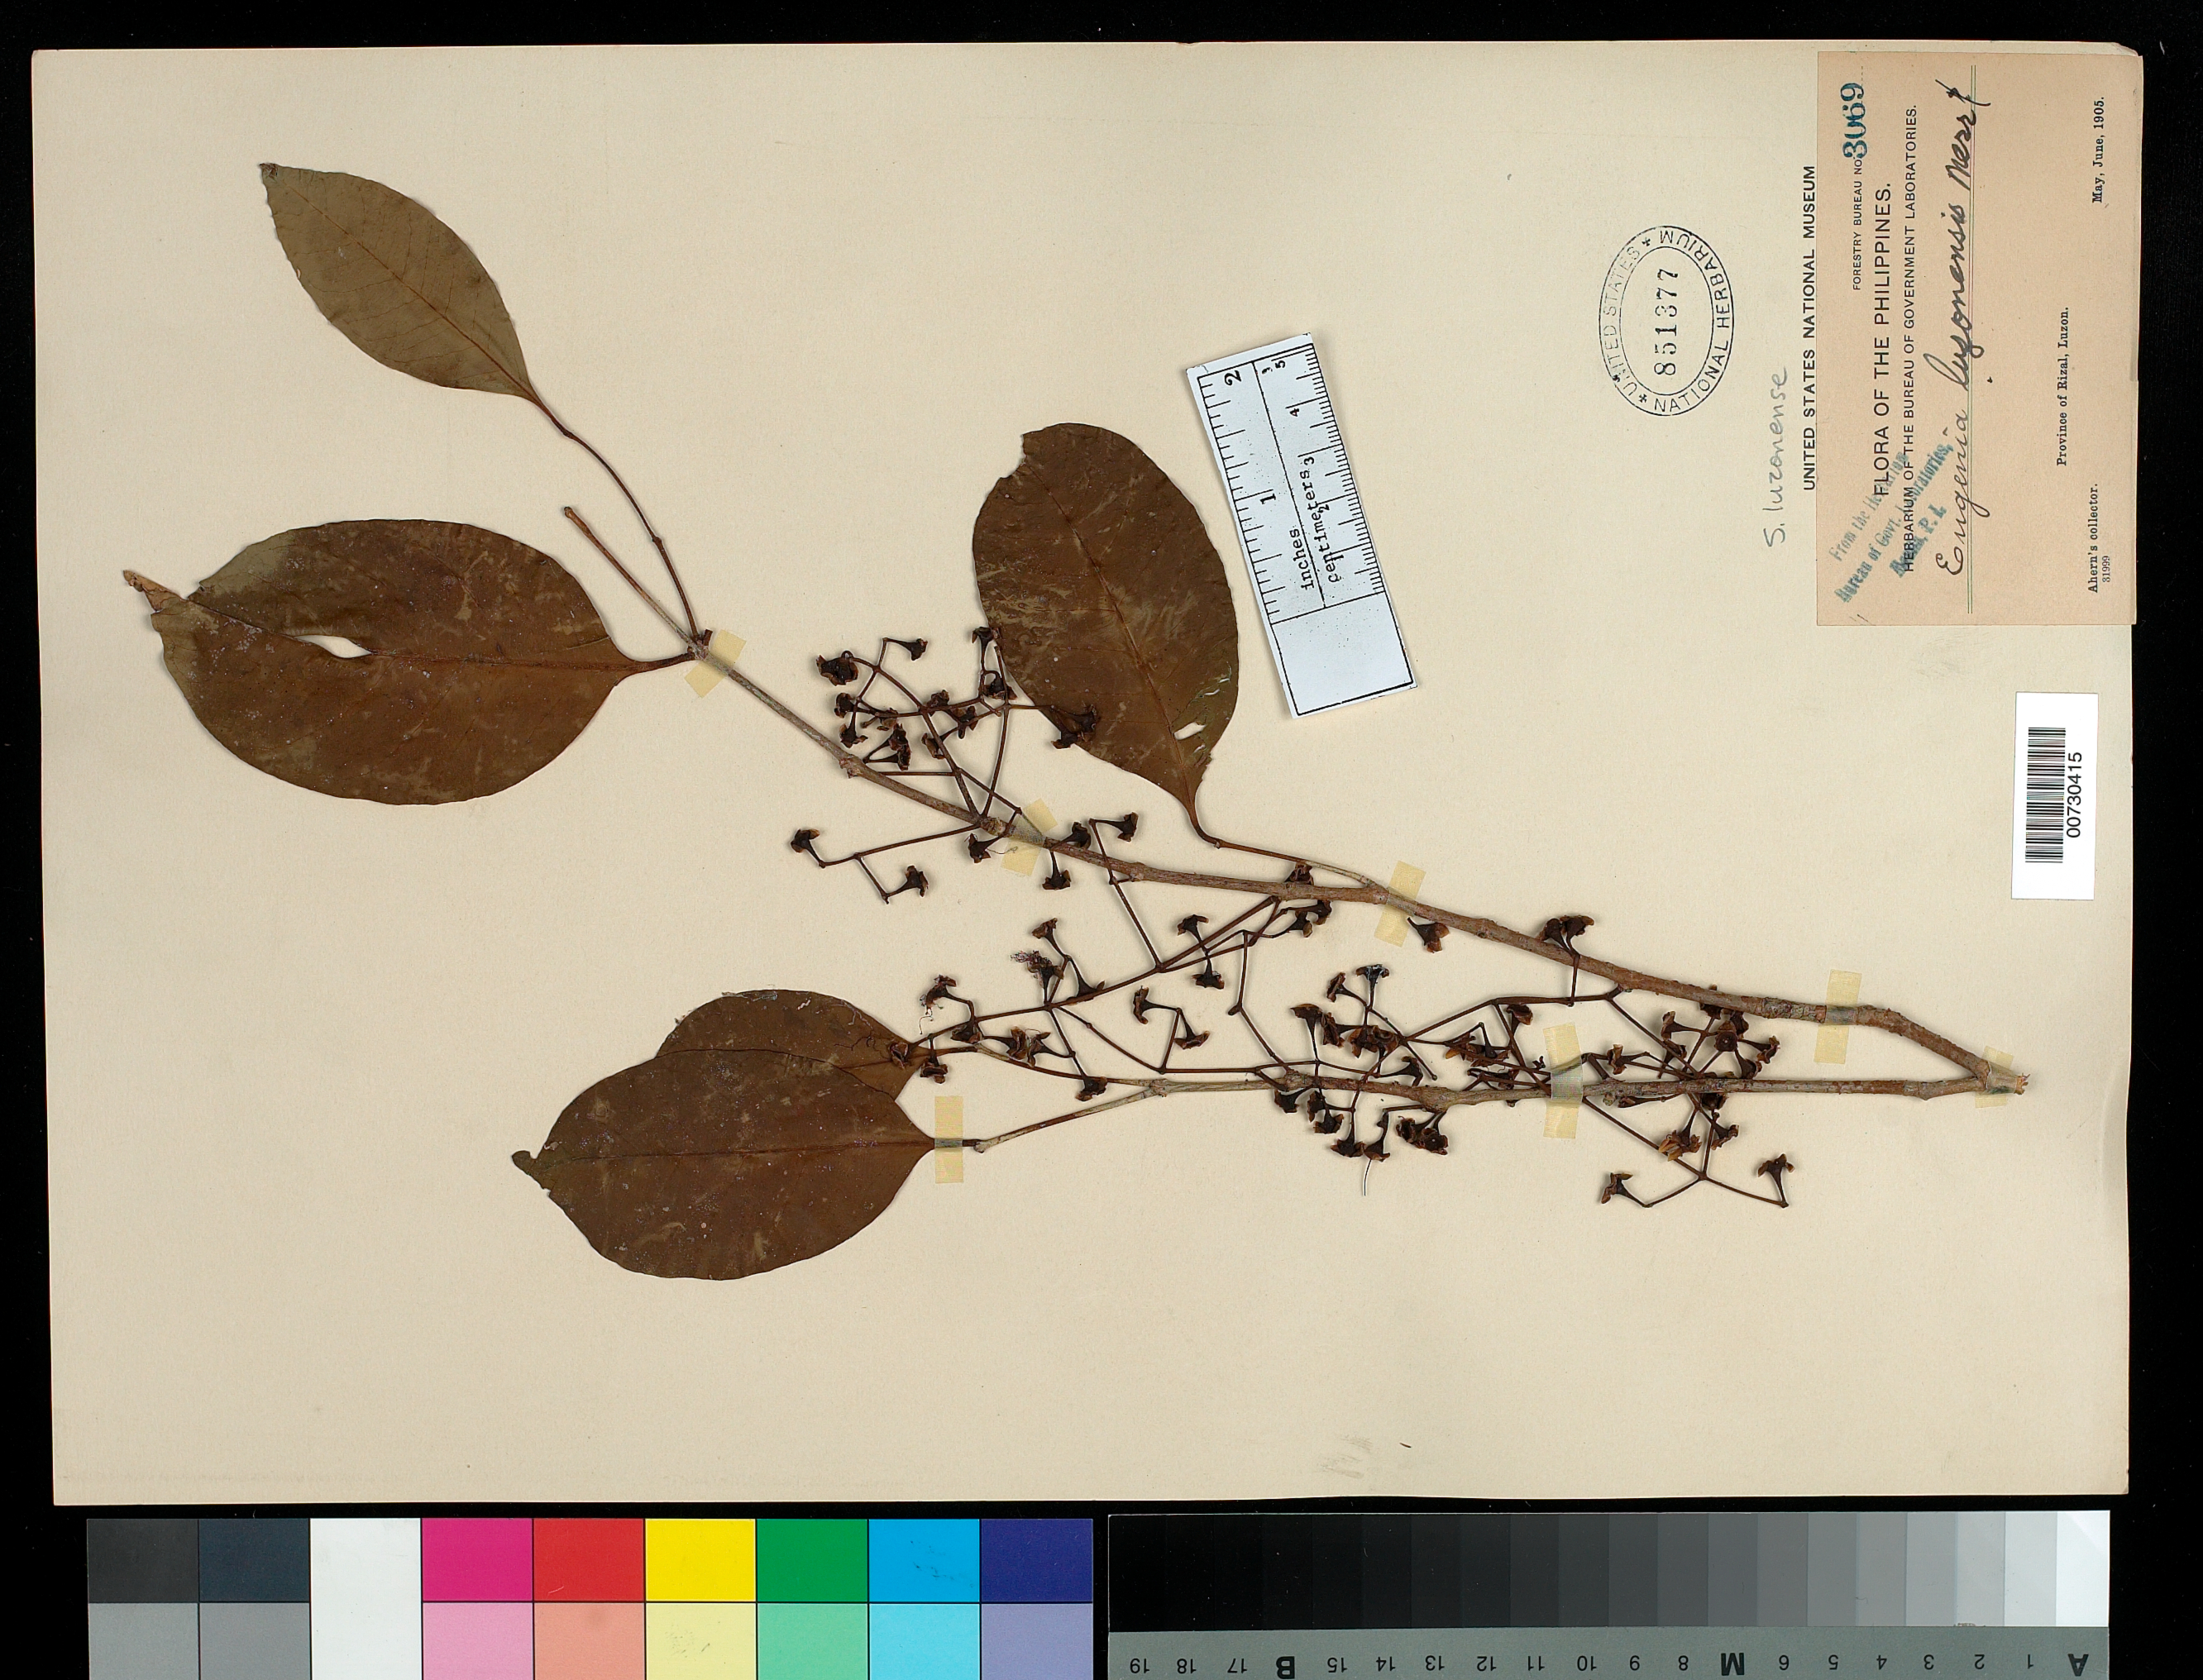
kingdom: Plantae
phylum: Tracheophyta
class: Magnoliopsida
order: Myrtales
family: Myrtaceae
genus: Syzygium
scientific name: Syzygium luzonense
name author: (Merr.) Merr.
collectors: Ahern's collector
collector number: For. Bur. 3069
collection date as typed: May 1905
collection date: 1905-05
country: Philippines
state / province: Calabarzon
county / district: Rizal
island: Luzon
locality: Bosoboso.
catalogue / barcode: US 851377